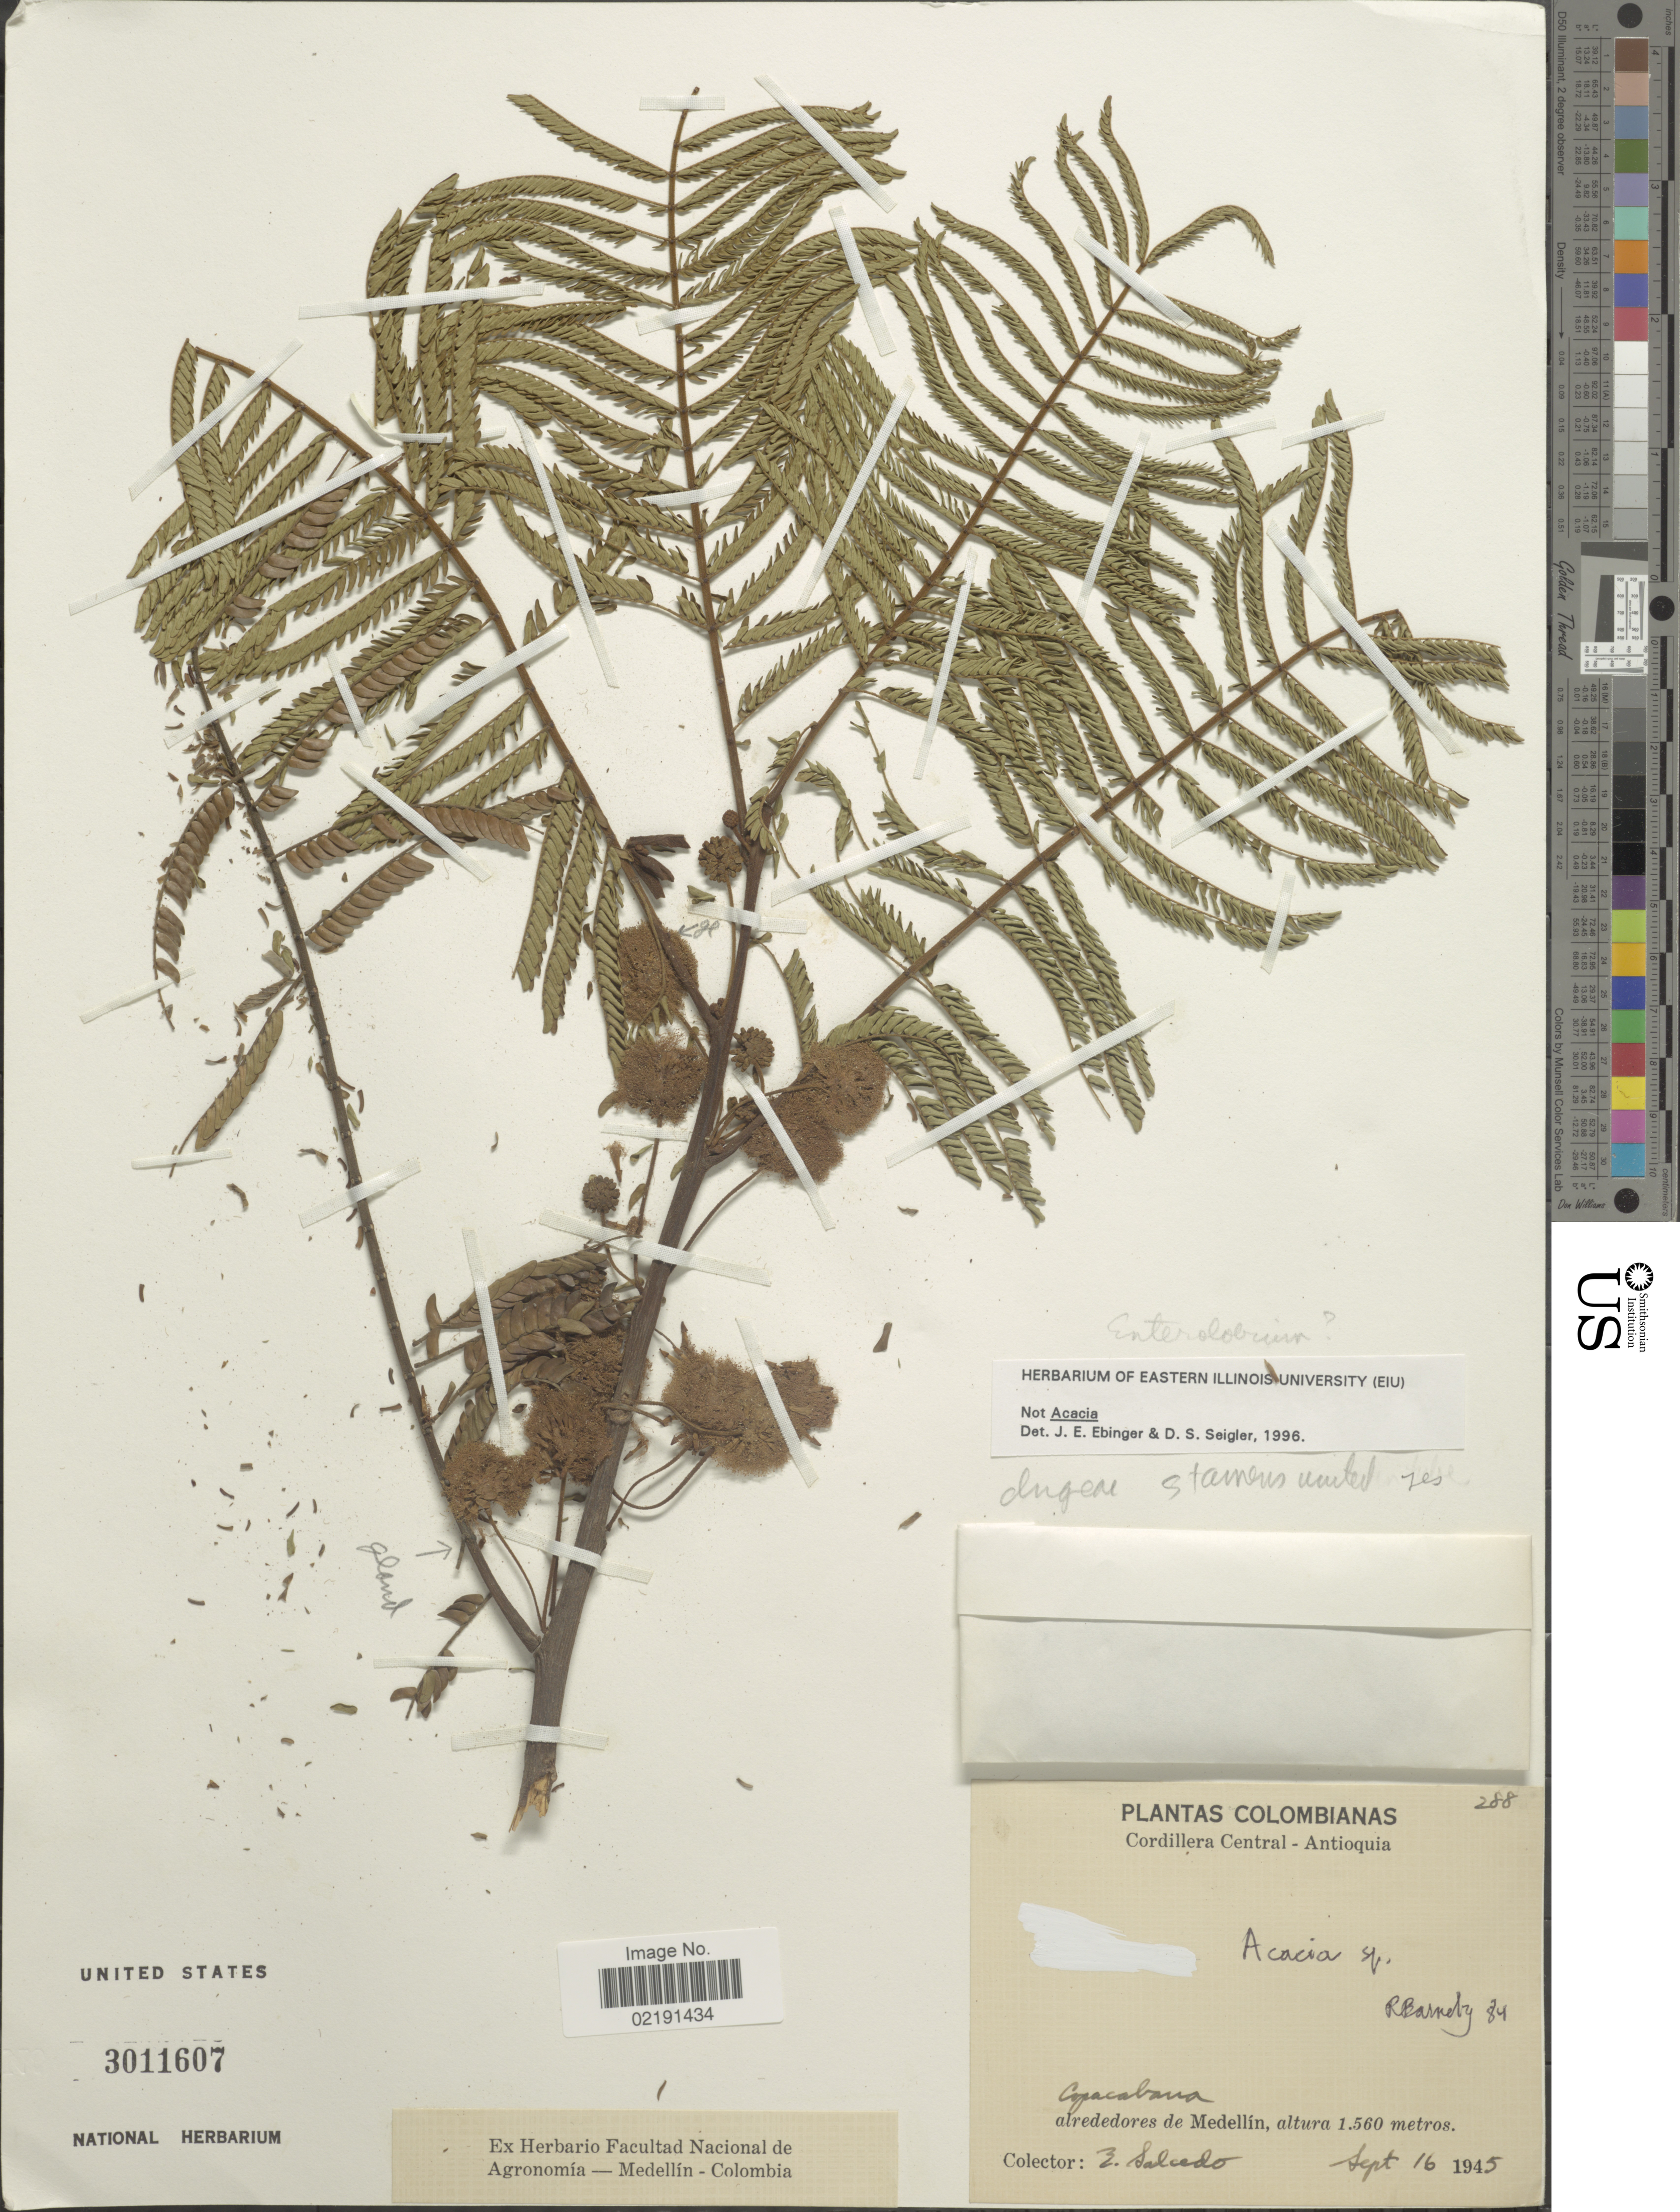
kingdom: Plantae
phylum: Tracheophyta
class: Magnoliopsida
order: Fabales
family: Fabaceae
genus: Enterolobium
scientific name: Enterolobium sp.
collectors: Salcedo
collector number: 288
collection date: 1945-09-16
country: Colombia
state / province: Antioquia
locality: Cordillera Central - Antioquia. Copacabana, alrededores de Medellín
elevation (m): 1560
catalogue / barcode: US 3011607